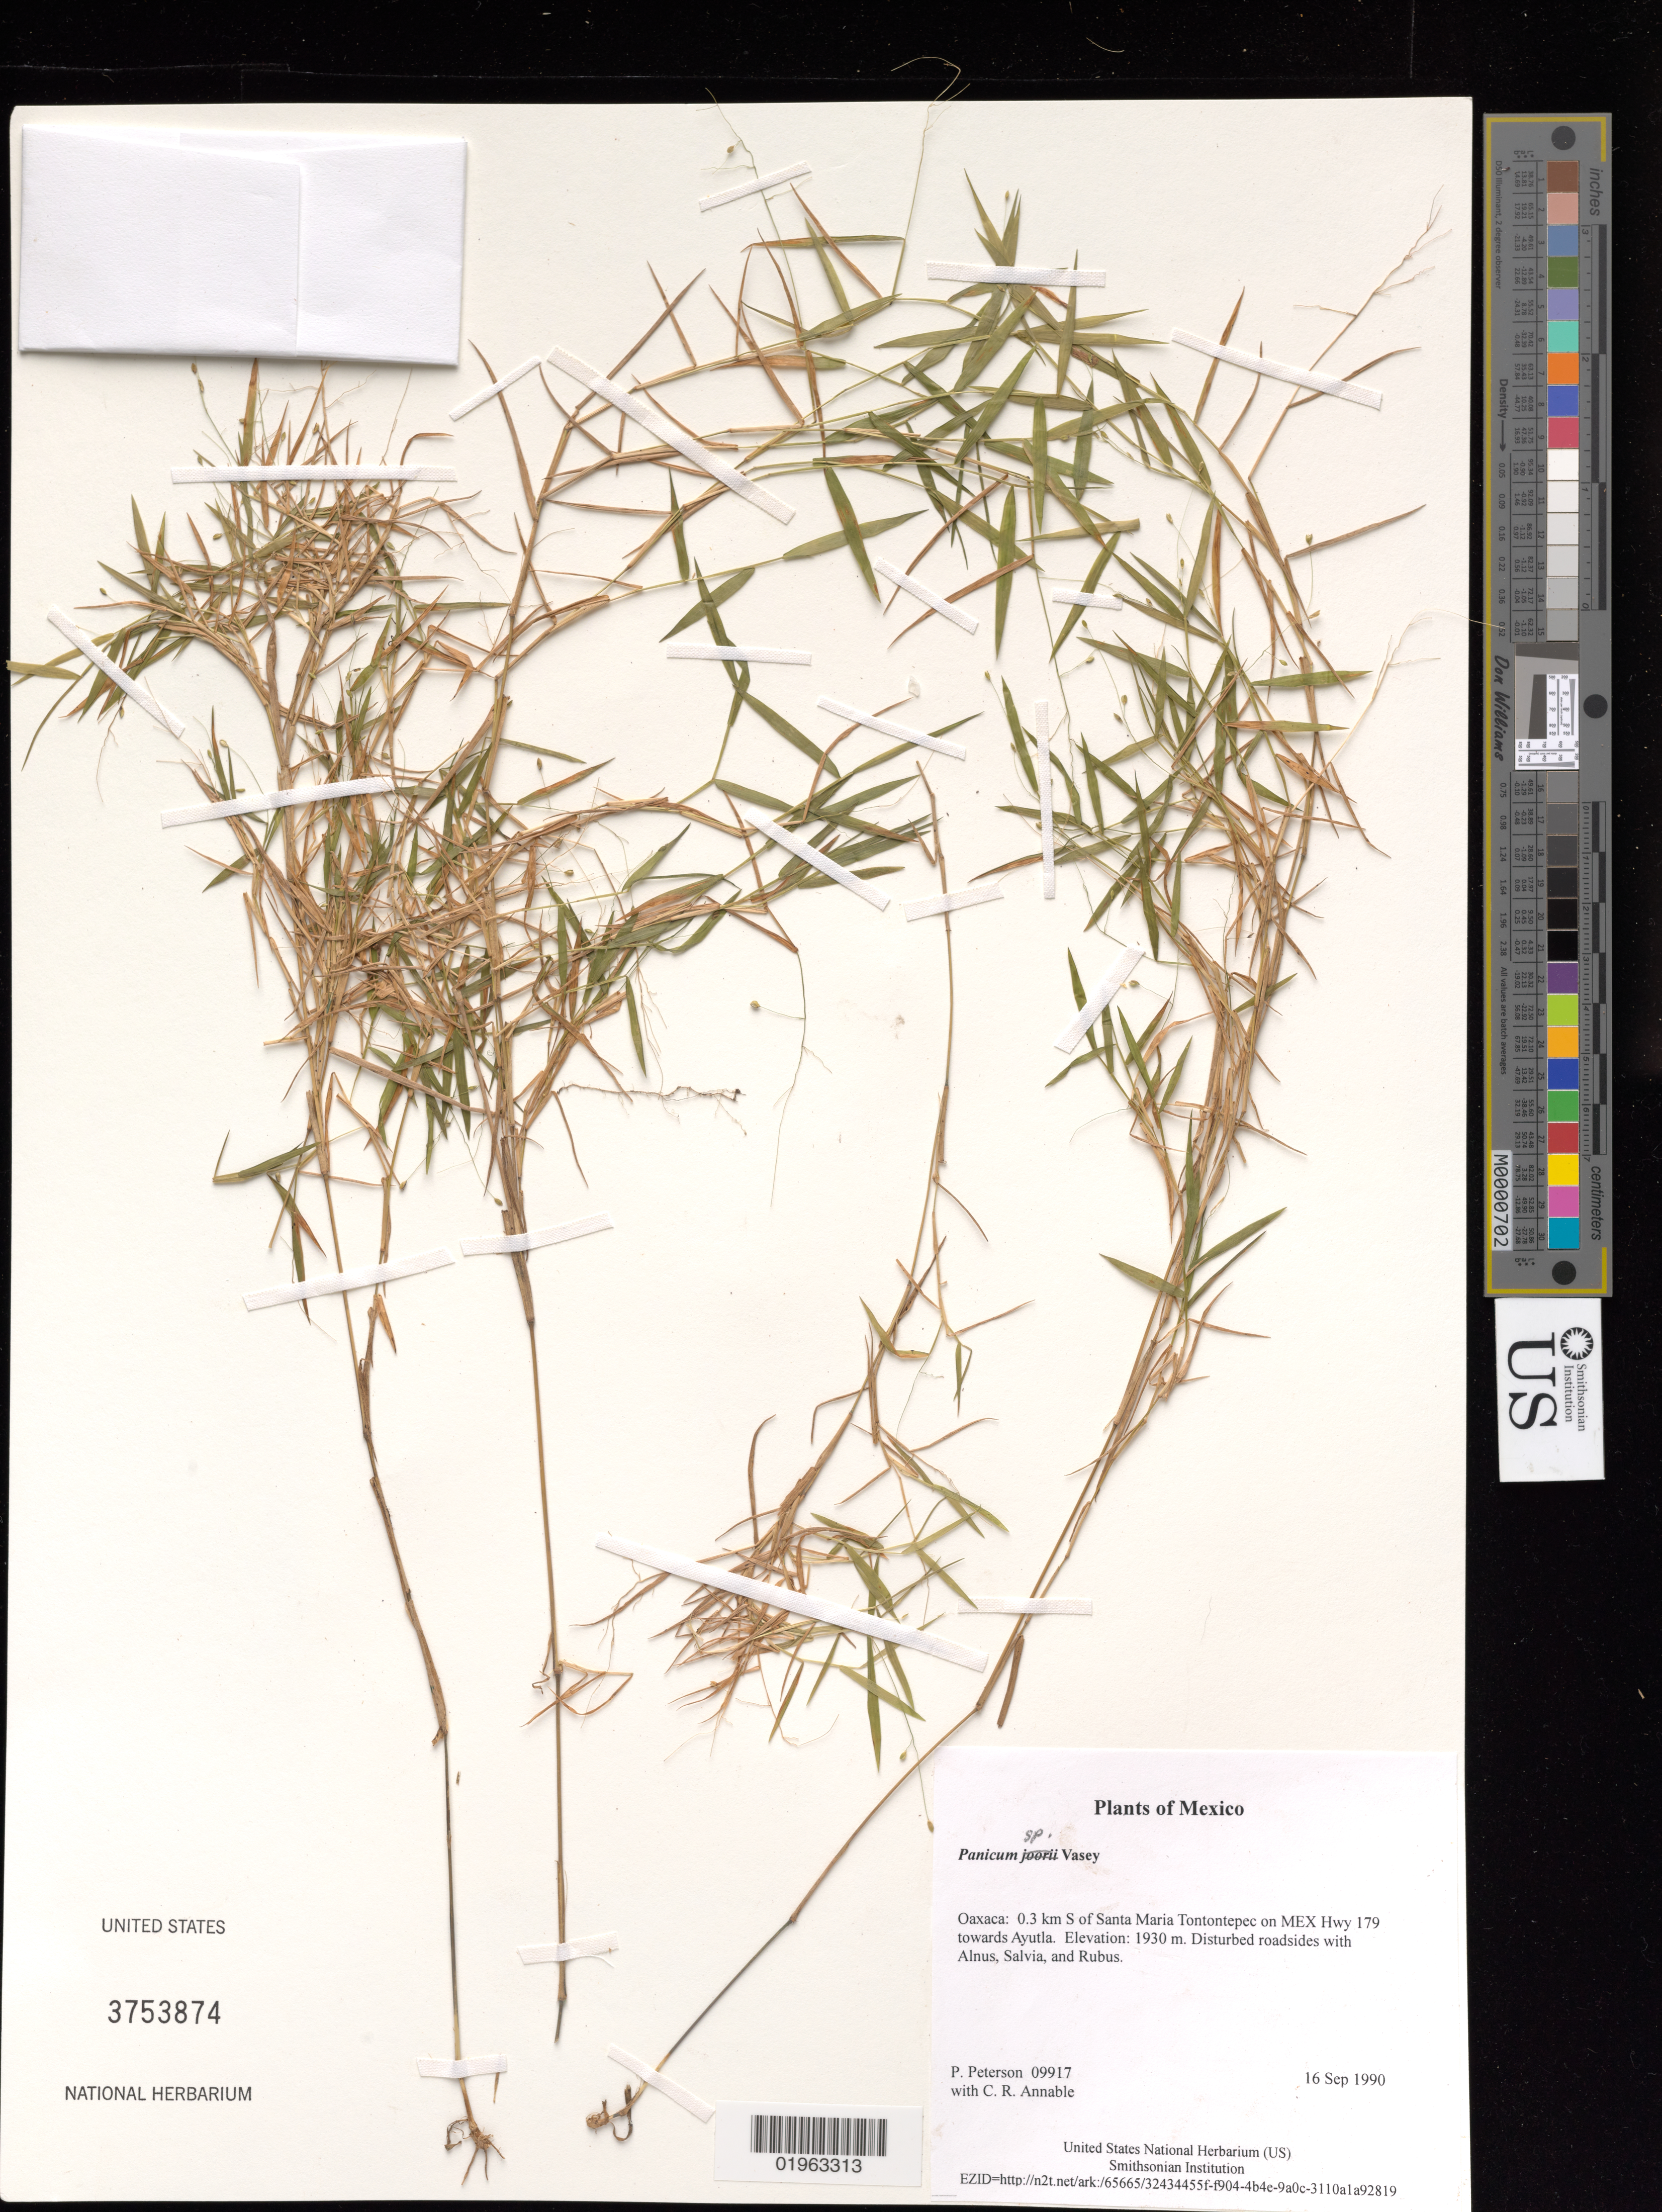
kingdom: Plantae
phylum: Tracheophyta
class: Liliopsida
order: Poales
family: Poaceae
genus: Panicum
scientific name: Panicum sp.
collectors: P. M. Peterson & C. R. Annable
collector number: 09917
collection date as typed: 16 Sep 1990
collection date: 1990-09-16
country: Mexico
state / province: Oaxaca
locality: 0.3 km S of Santa Maria Tontontepec on MEX Hwy 179 towards Ayutla.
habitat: Disturbed roadsides with Alnus, Salvia, and Rubus.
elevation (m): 1930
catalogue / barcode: US 3753874